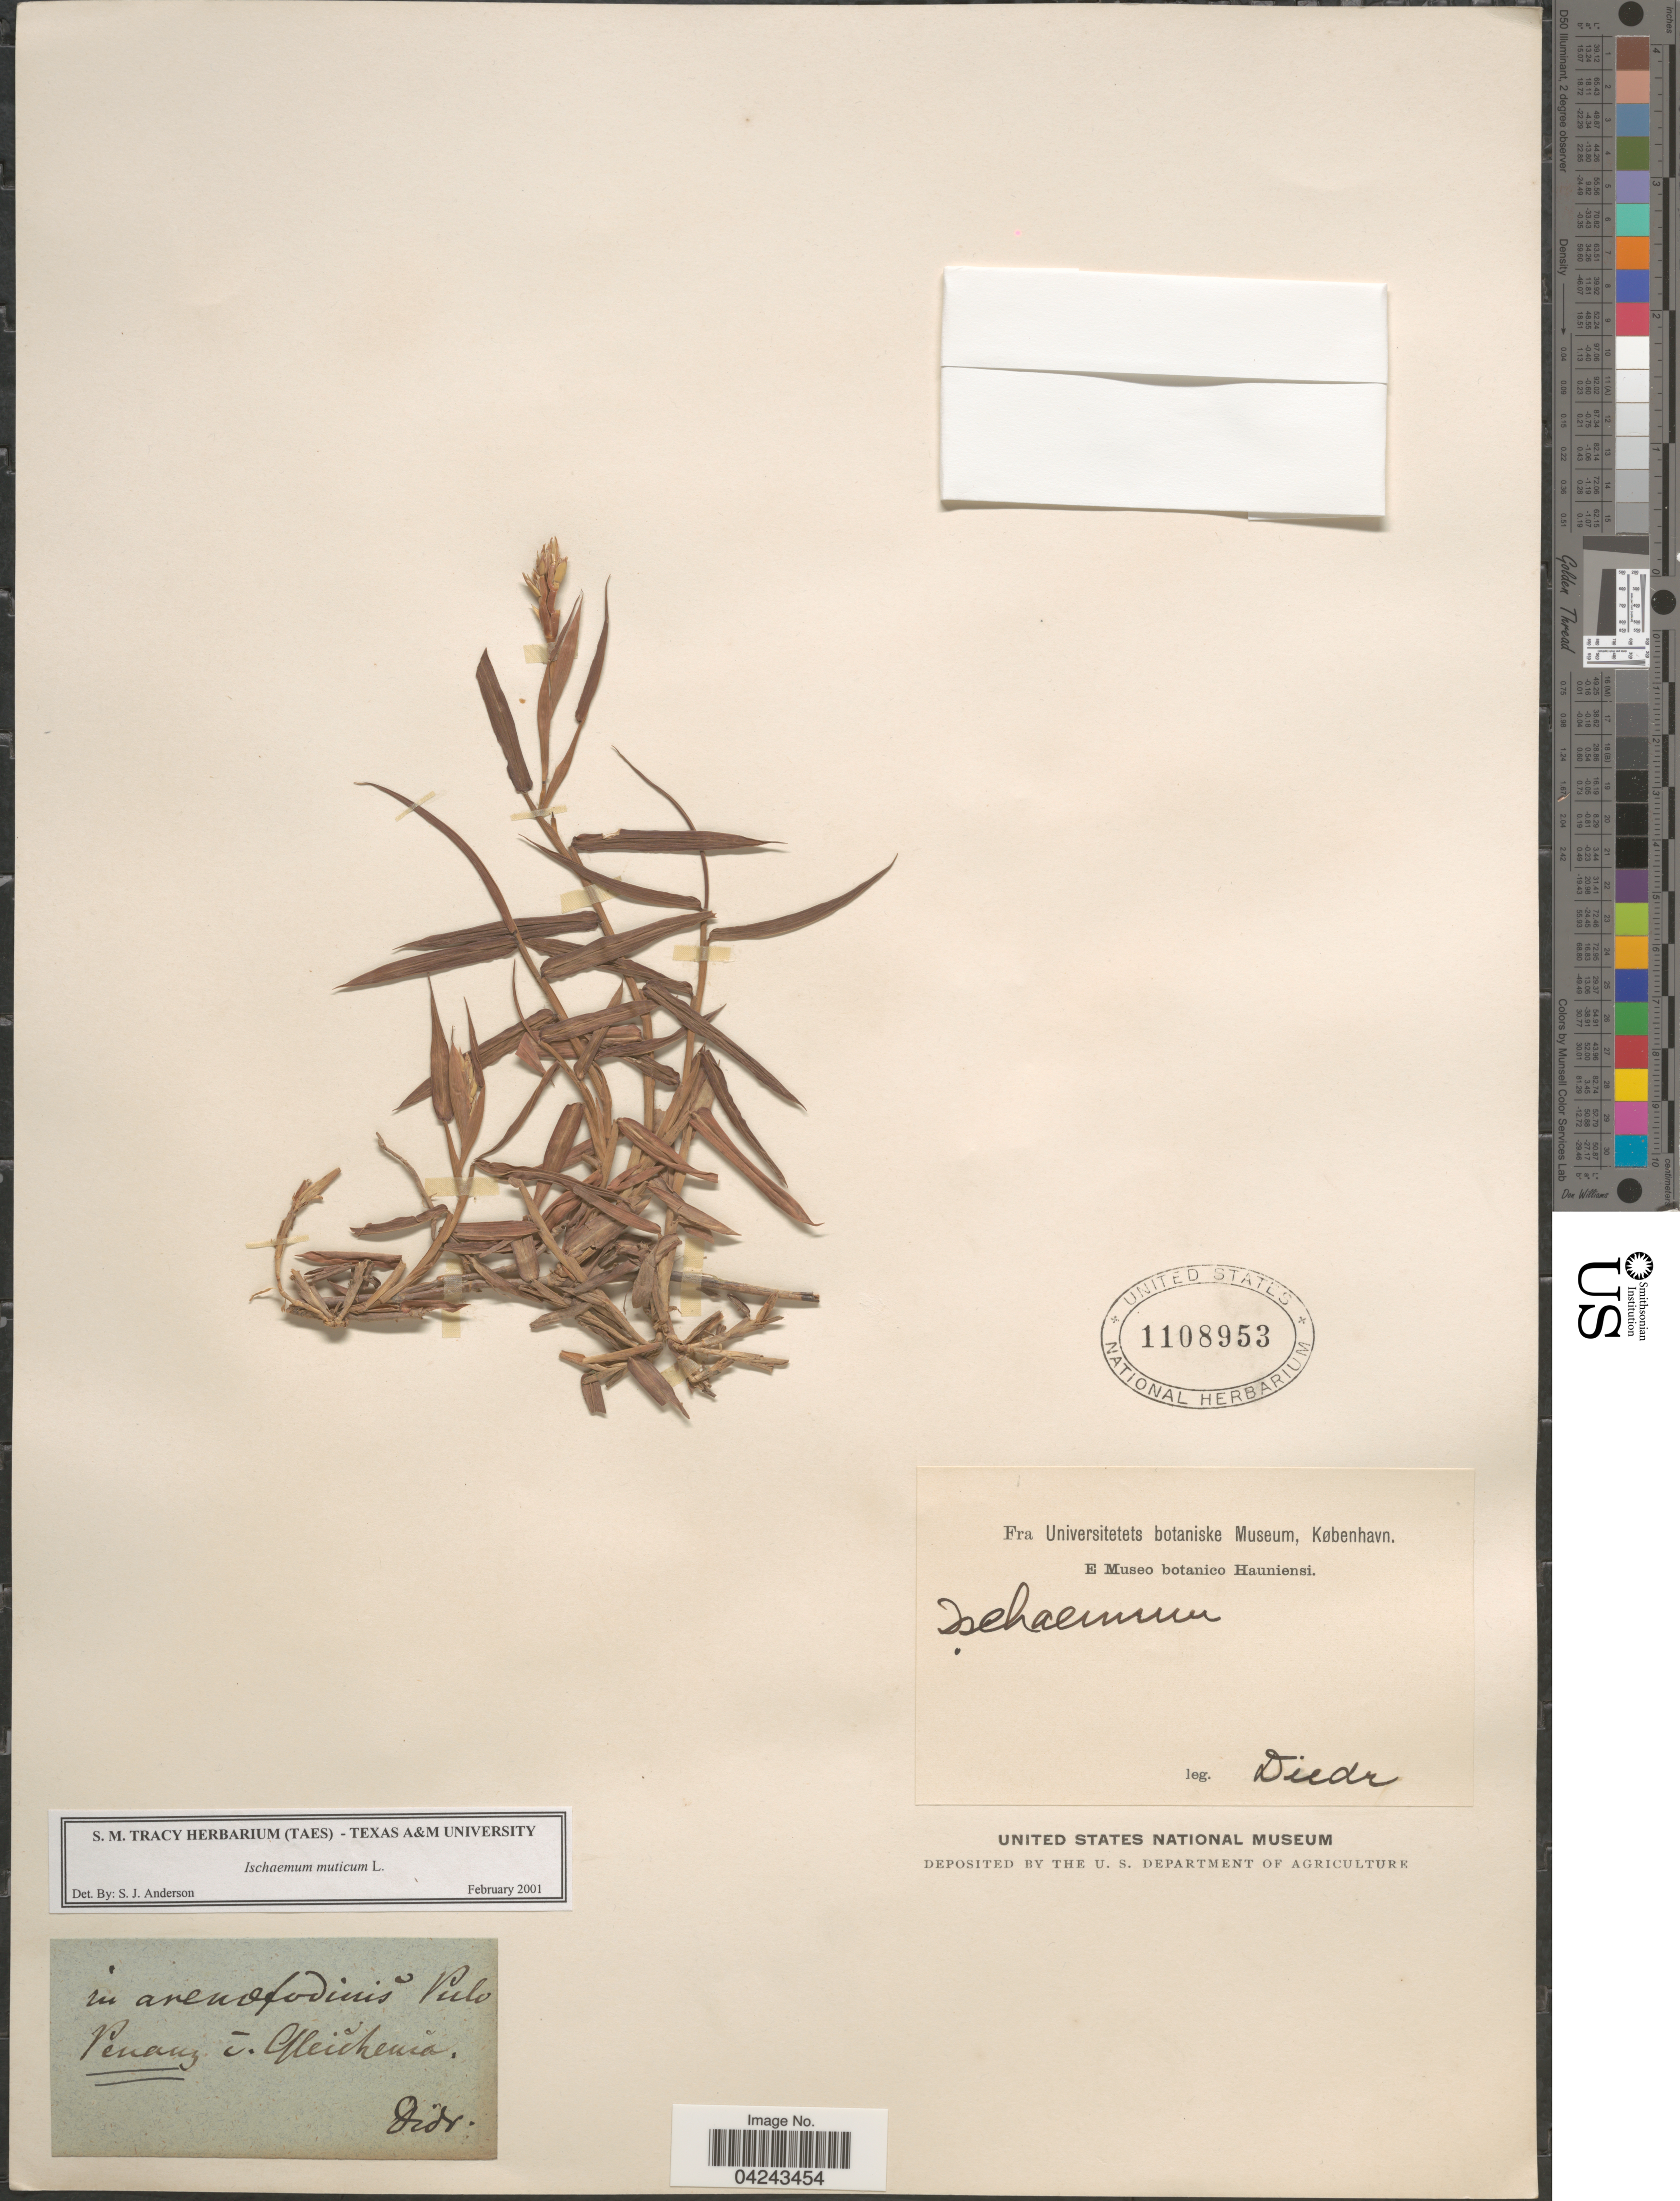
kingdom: Plantae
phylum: Tracheophyta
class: Liliopsida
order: Poales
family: Poaceae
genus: Ischaemum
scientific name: Ischaemum muticum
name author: L.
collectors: Diedr.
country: Malaysia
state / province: Pinang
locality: Penang i. Afleichenia [interpreted].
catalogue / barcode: US 1108953